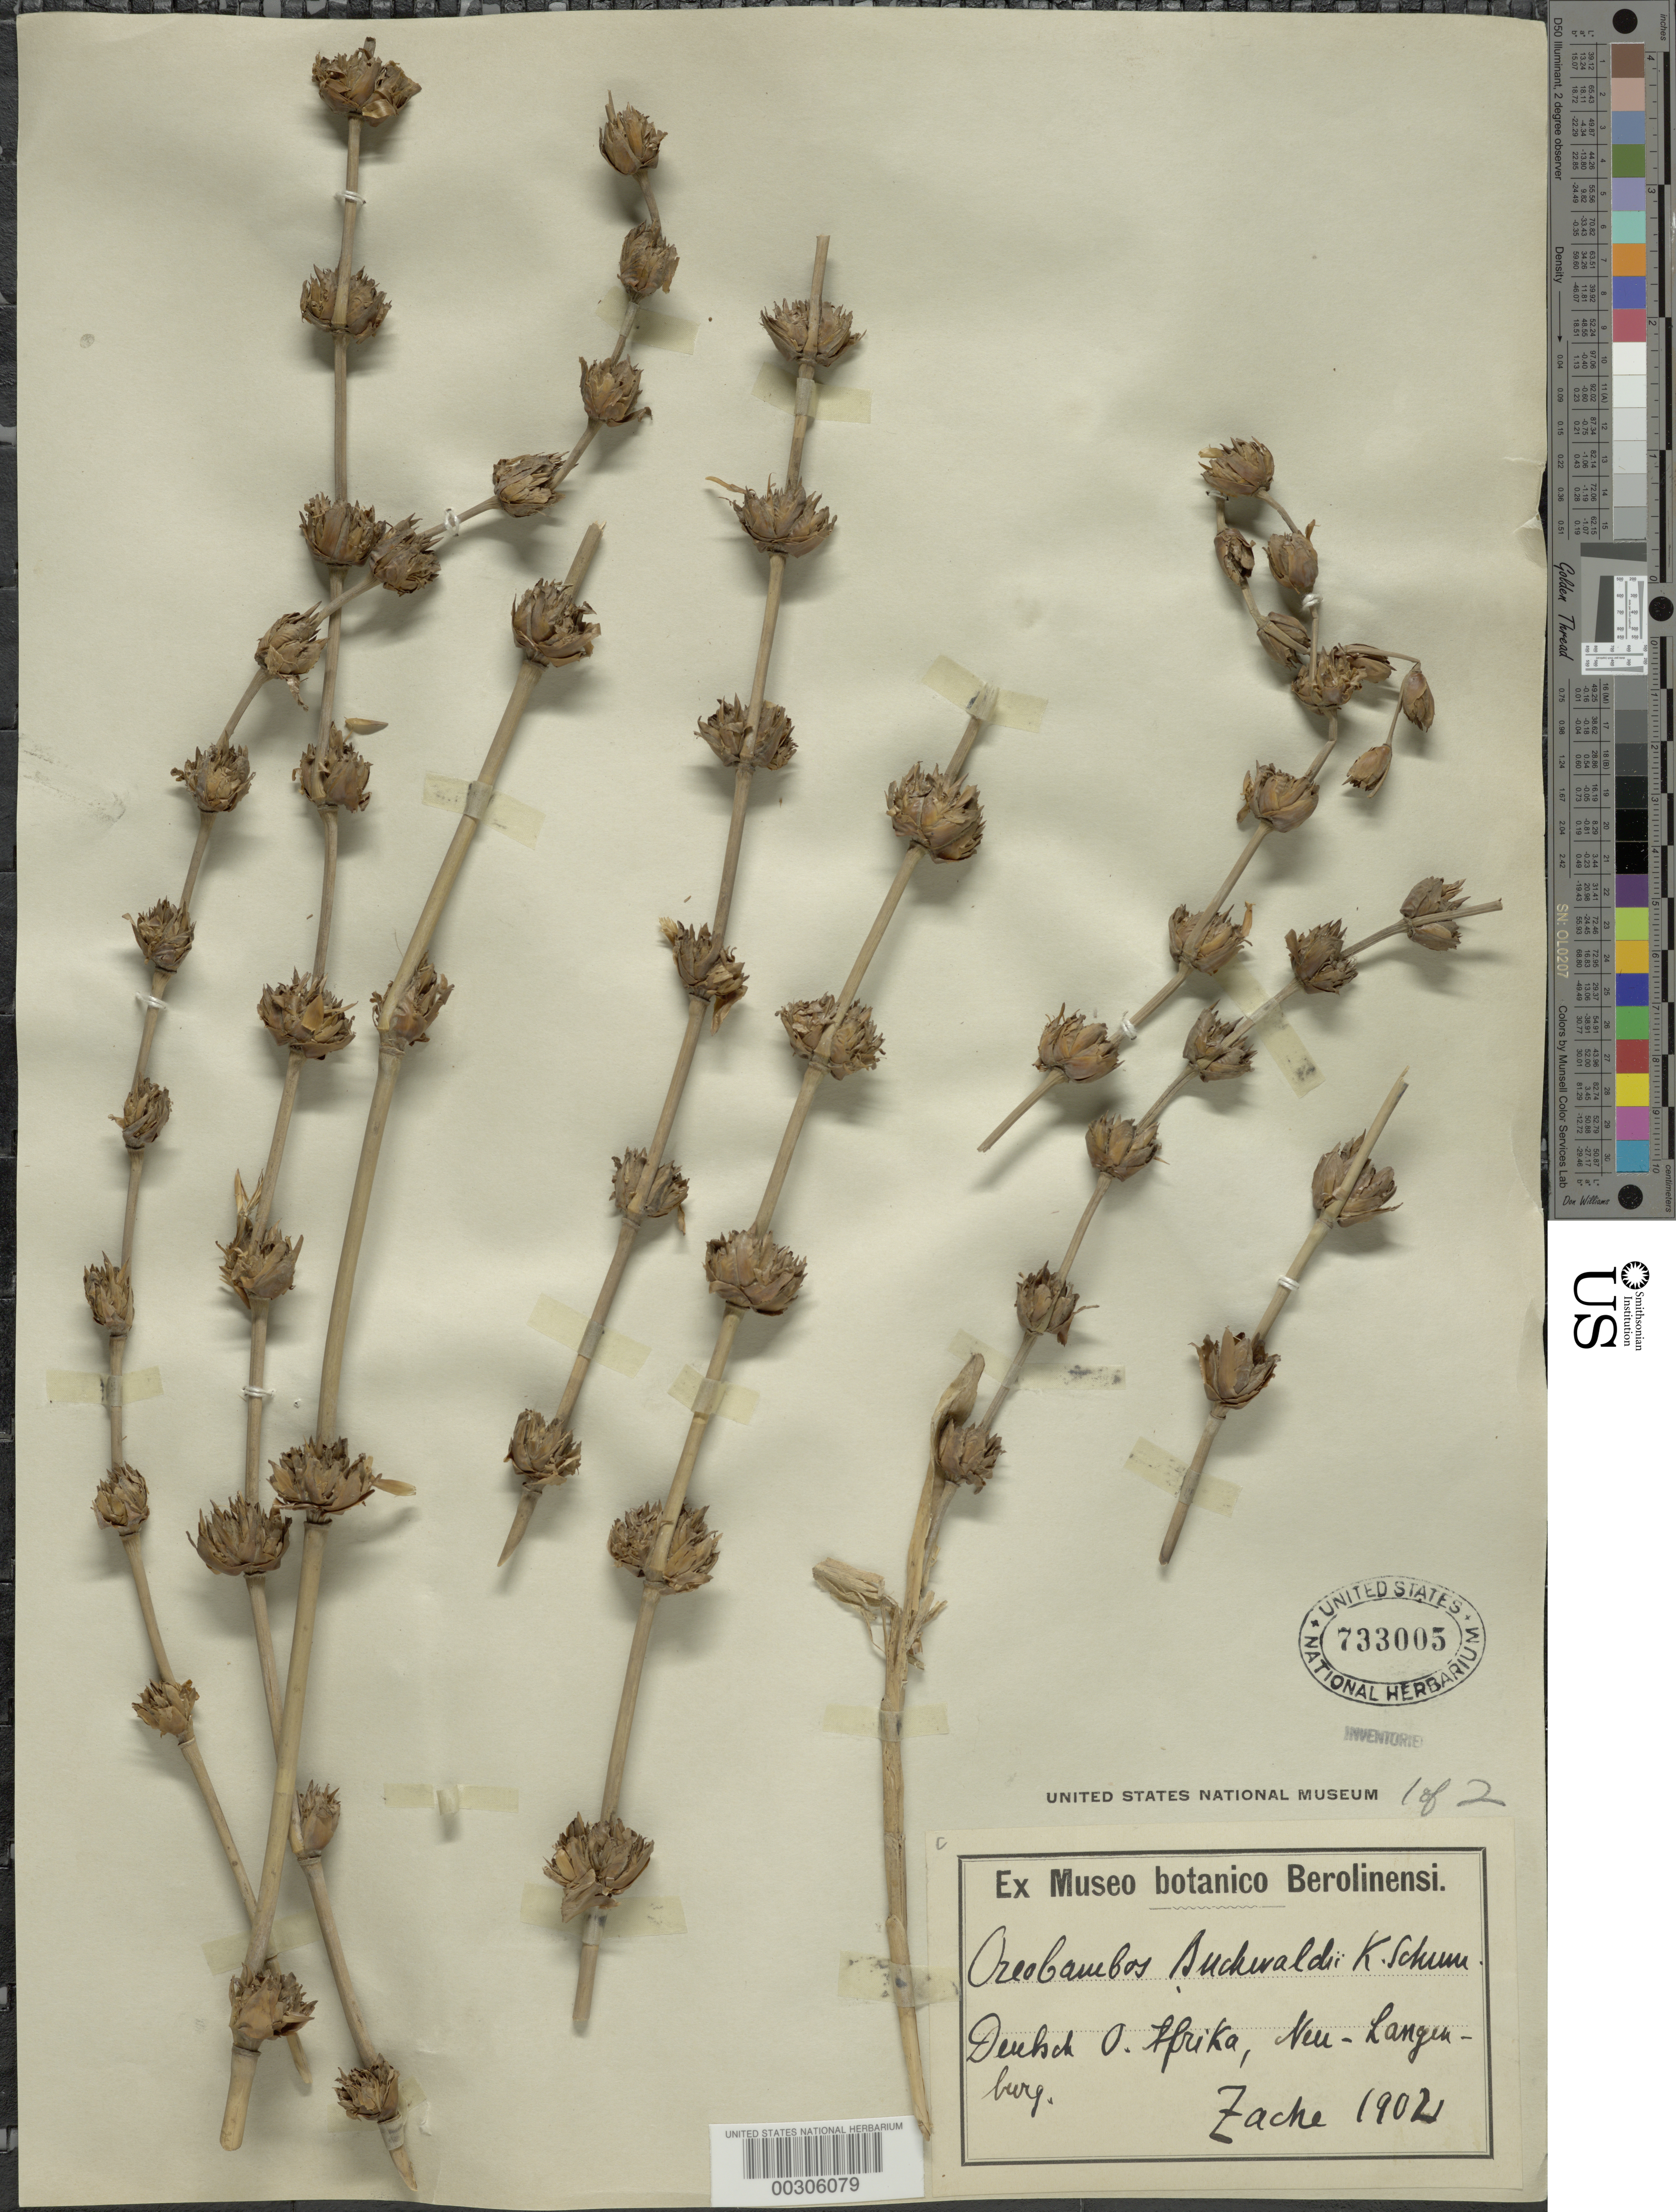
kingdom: Plantae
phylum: Tracheophyta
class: Liliopsida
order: Poales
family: Poaceae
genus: Oreobambos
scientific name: Oreobambos buchwaldii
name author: K. Schum.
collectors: -. Zache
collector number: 1902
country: Tanzania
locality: Tukuyo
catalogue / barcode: US 733005